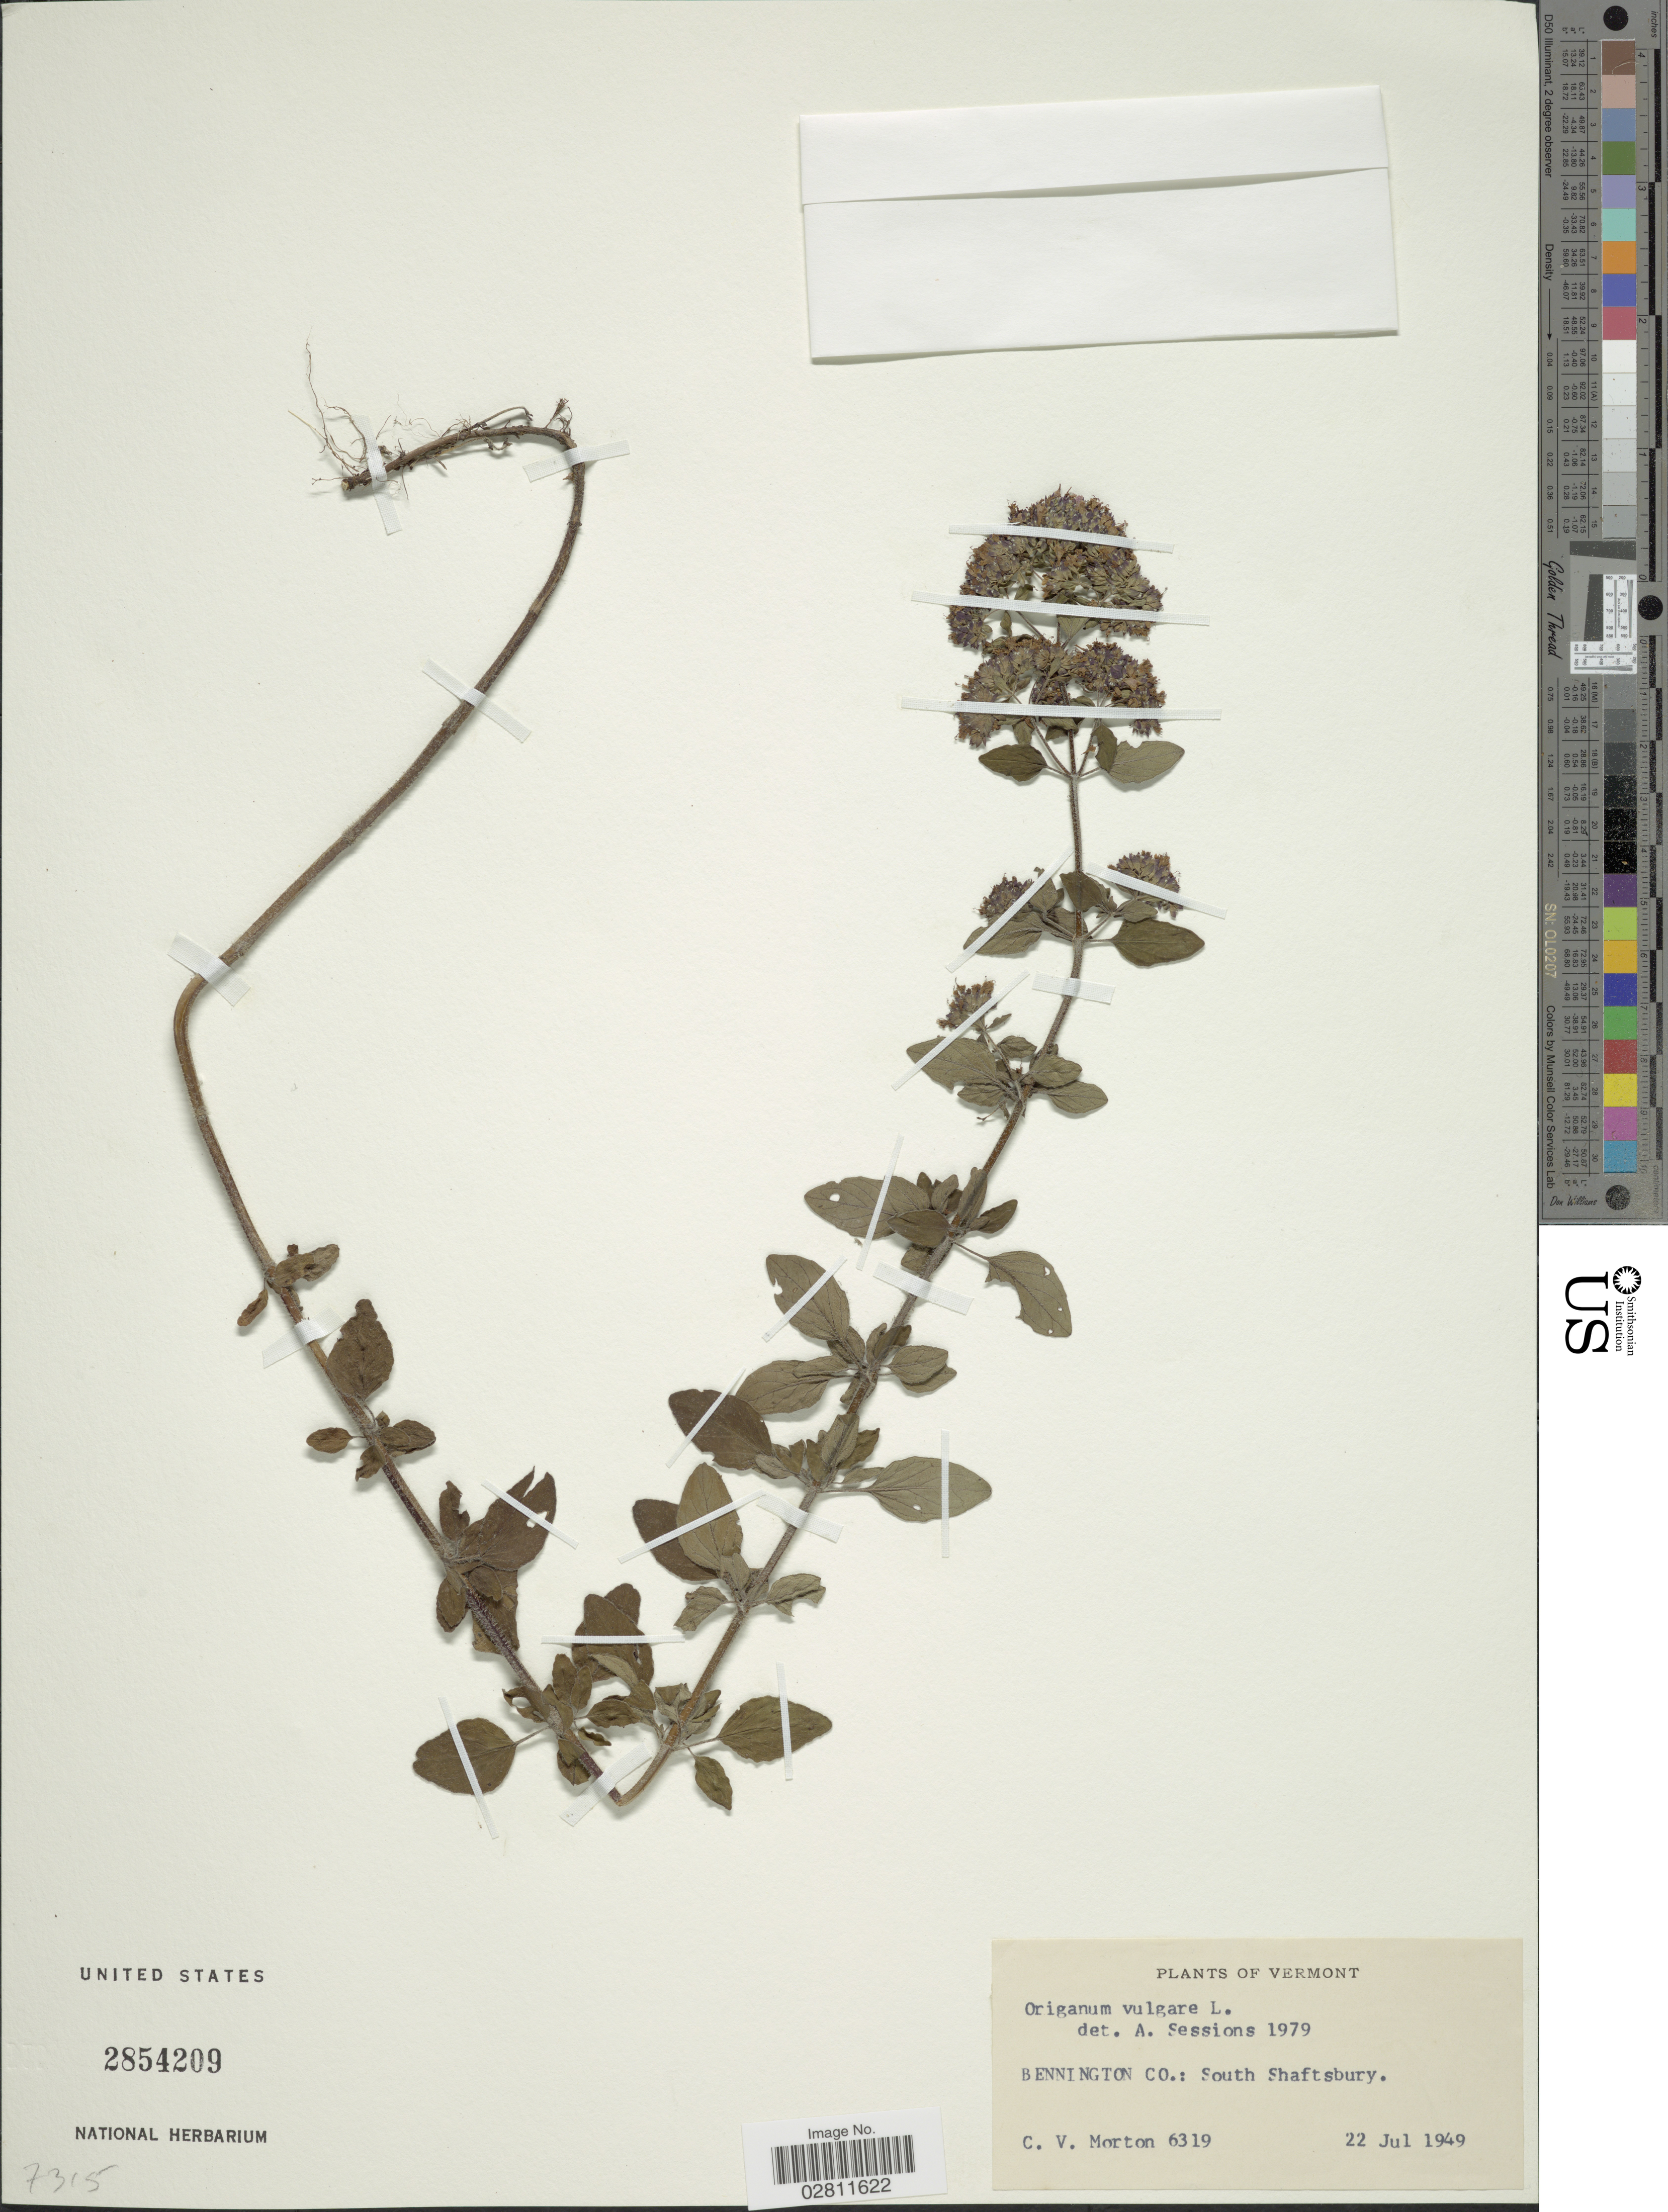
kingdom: Plantae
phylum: Tracheophyta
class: Magnoliopsida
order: Lamiales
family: Lamiaceae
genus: Origanum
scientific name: Origanum vulgare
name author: L.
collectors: C. V. Morton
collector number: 6319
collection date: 1949-07-22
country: United States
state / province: Vermont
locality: Bennington Co.: South Shaftsbury.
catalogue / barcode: US 2854209